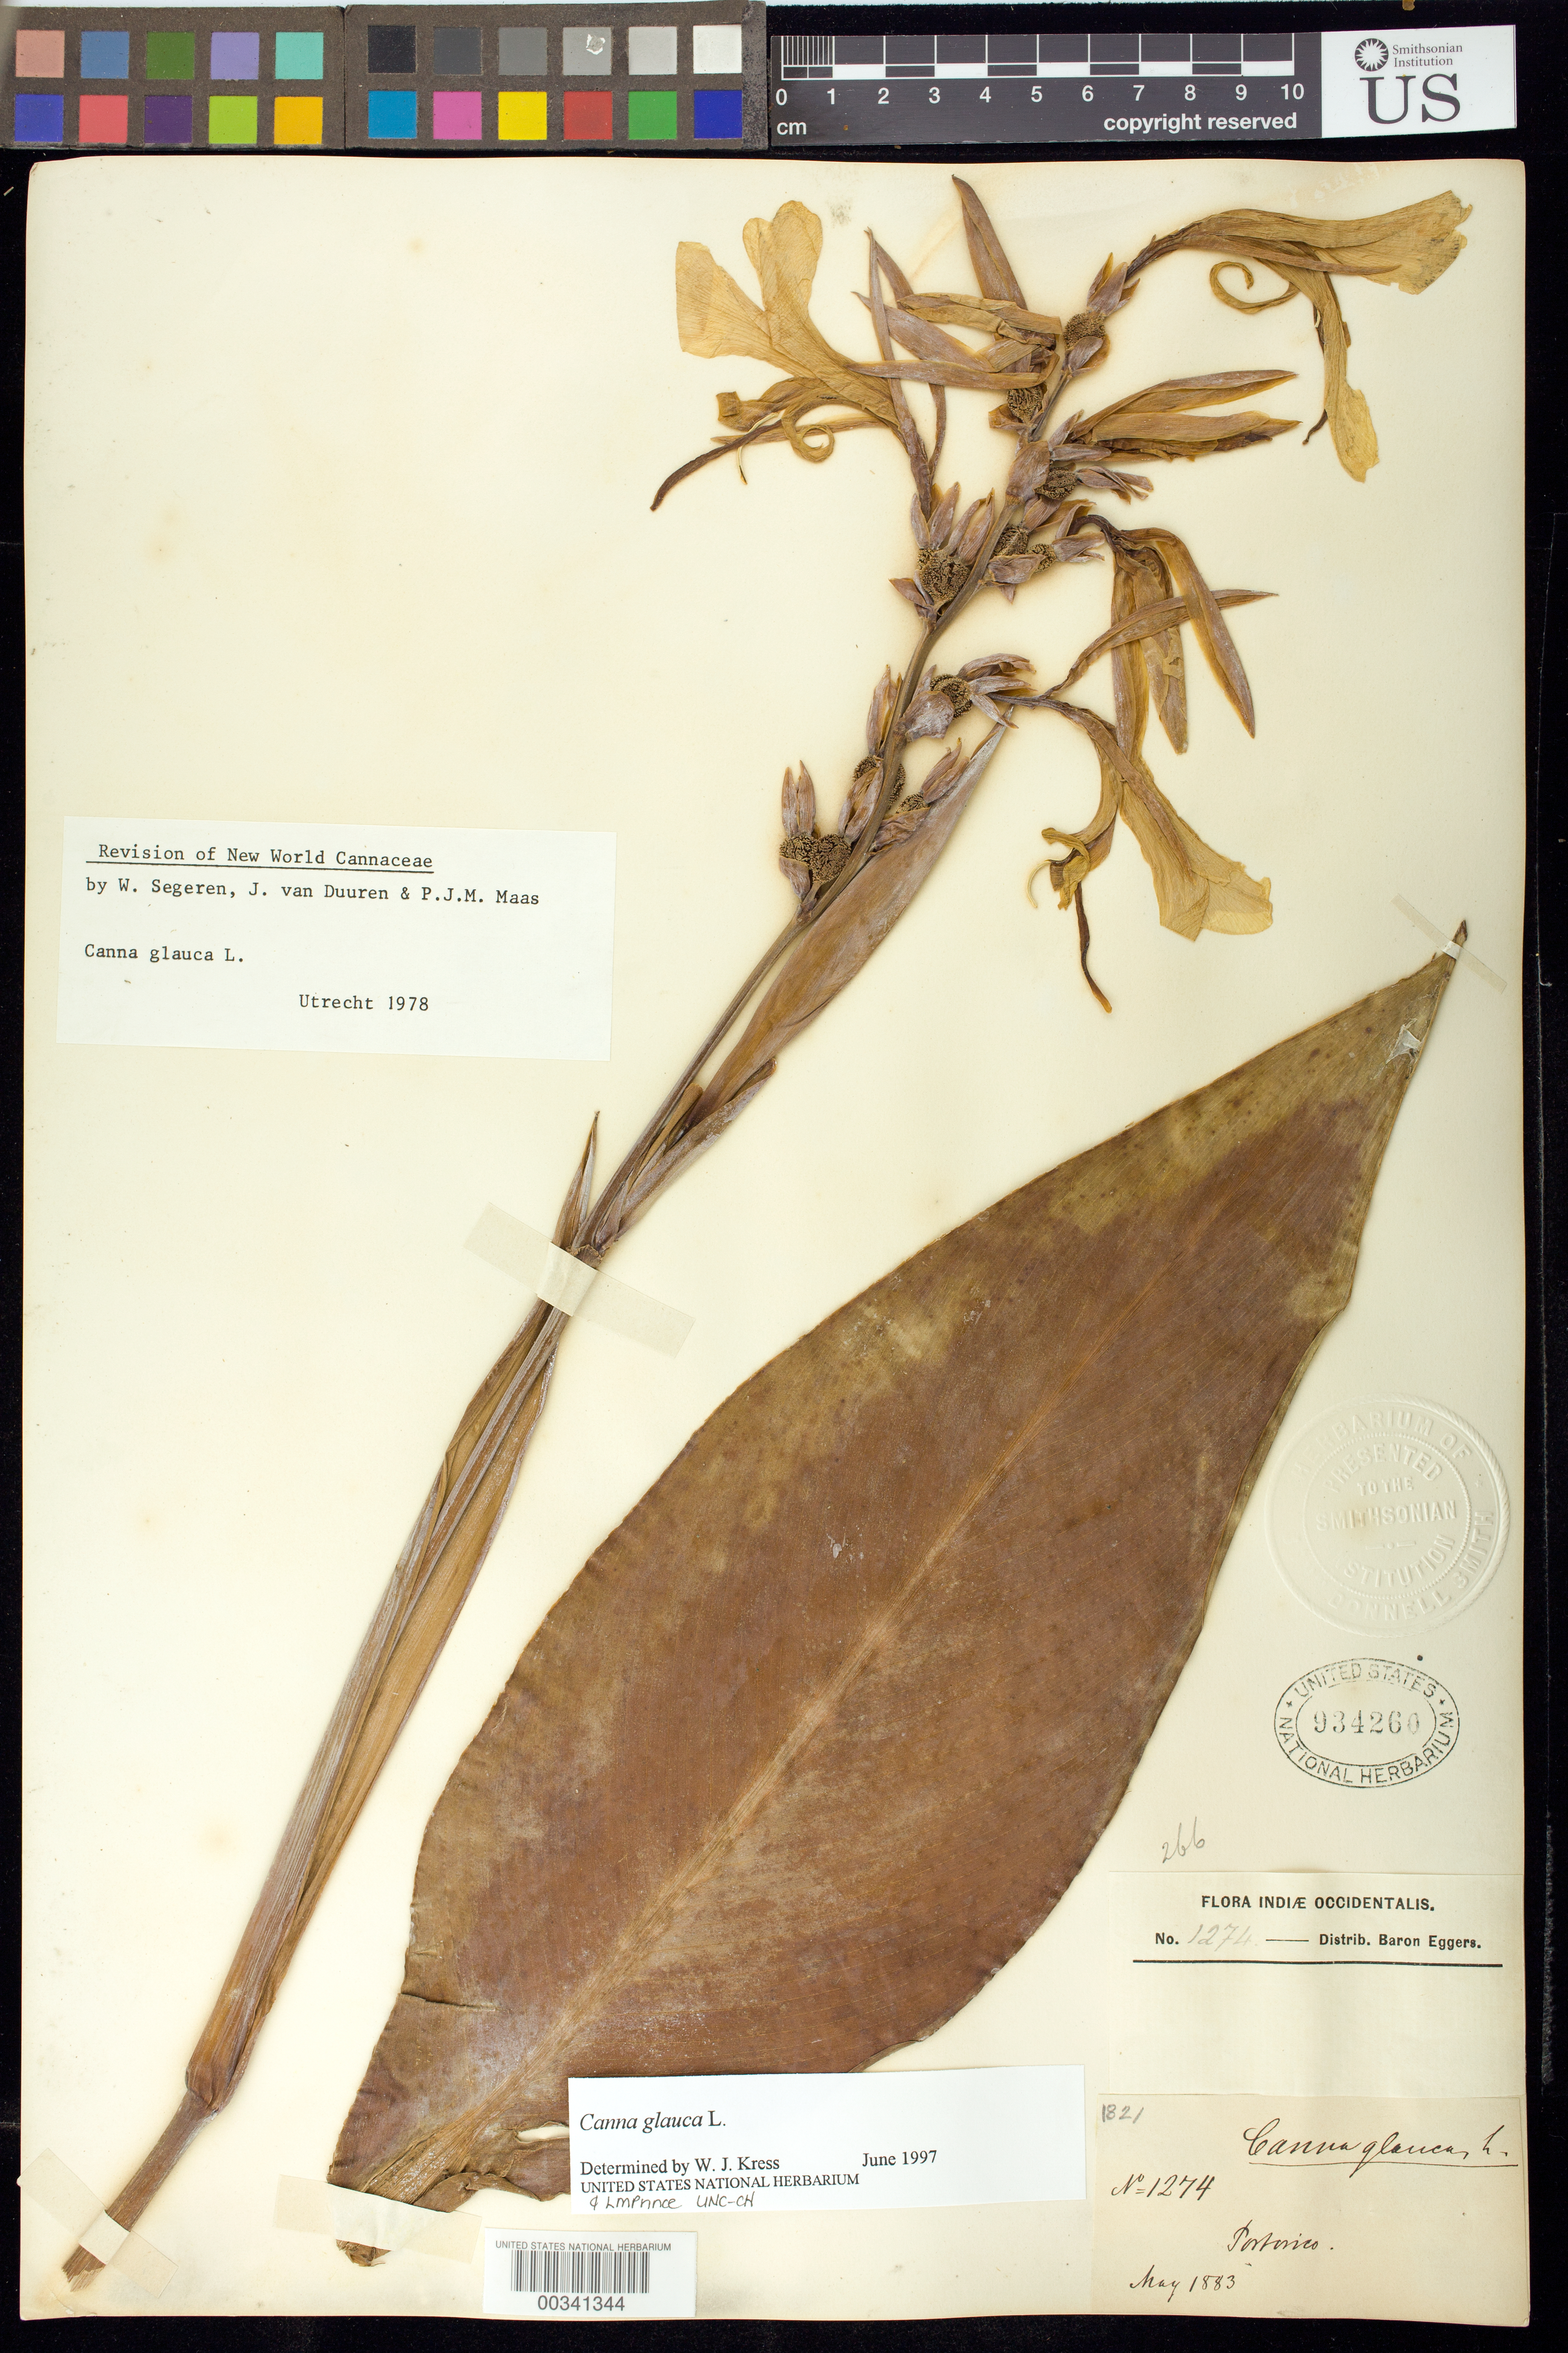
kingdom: Plantae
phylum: Tracheophyta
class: Liliopsida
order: Zingiberales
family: Cannaceae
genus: Canna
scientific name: Canna glauca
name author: L.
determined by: Segeren, W.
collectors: H. F. A. von Eggers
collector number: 1274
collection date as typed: May 1883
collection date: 1883-05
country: Puerto Rico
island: Greater Antilles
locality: Portorico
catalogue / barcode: US 934260